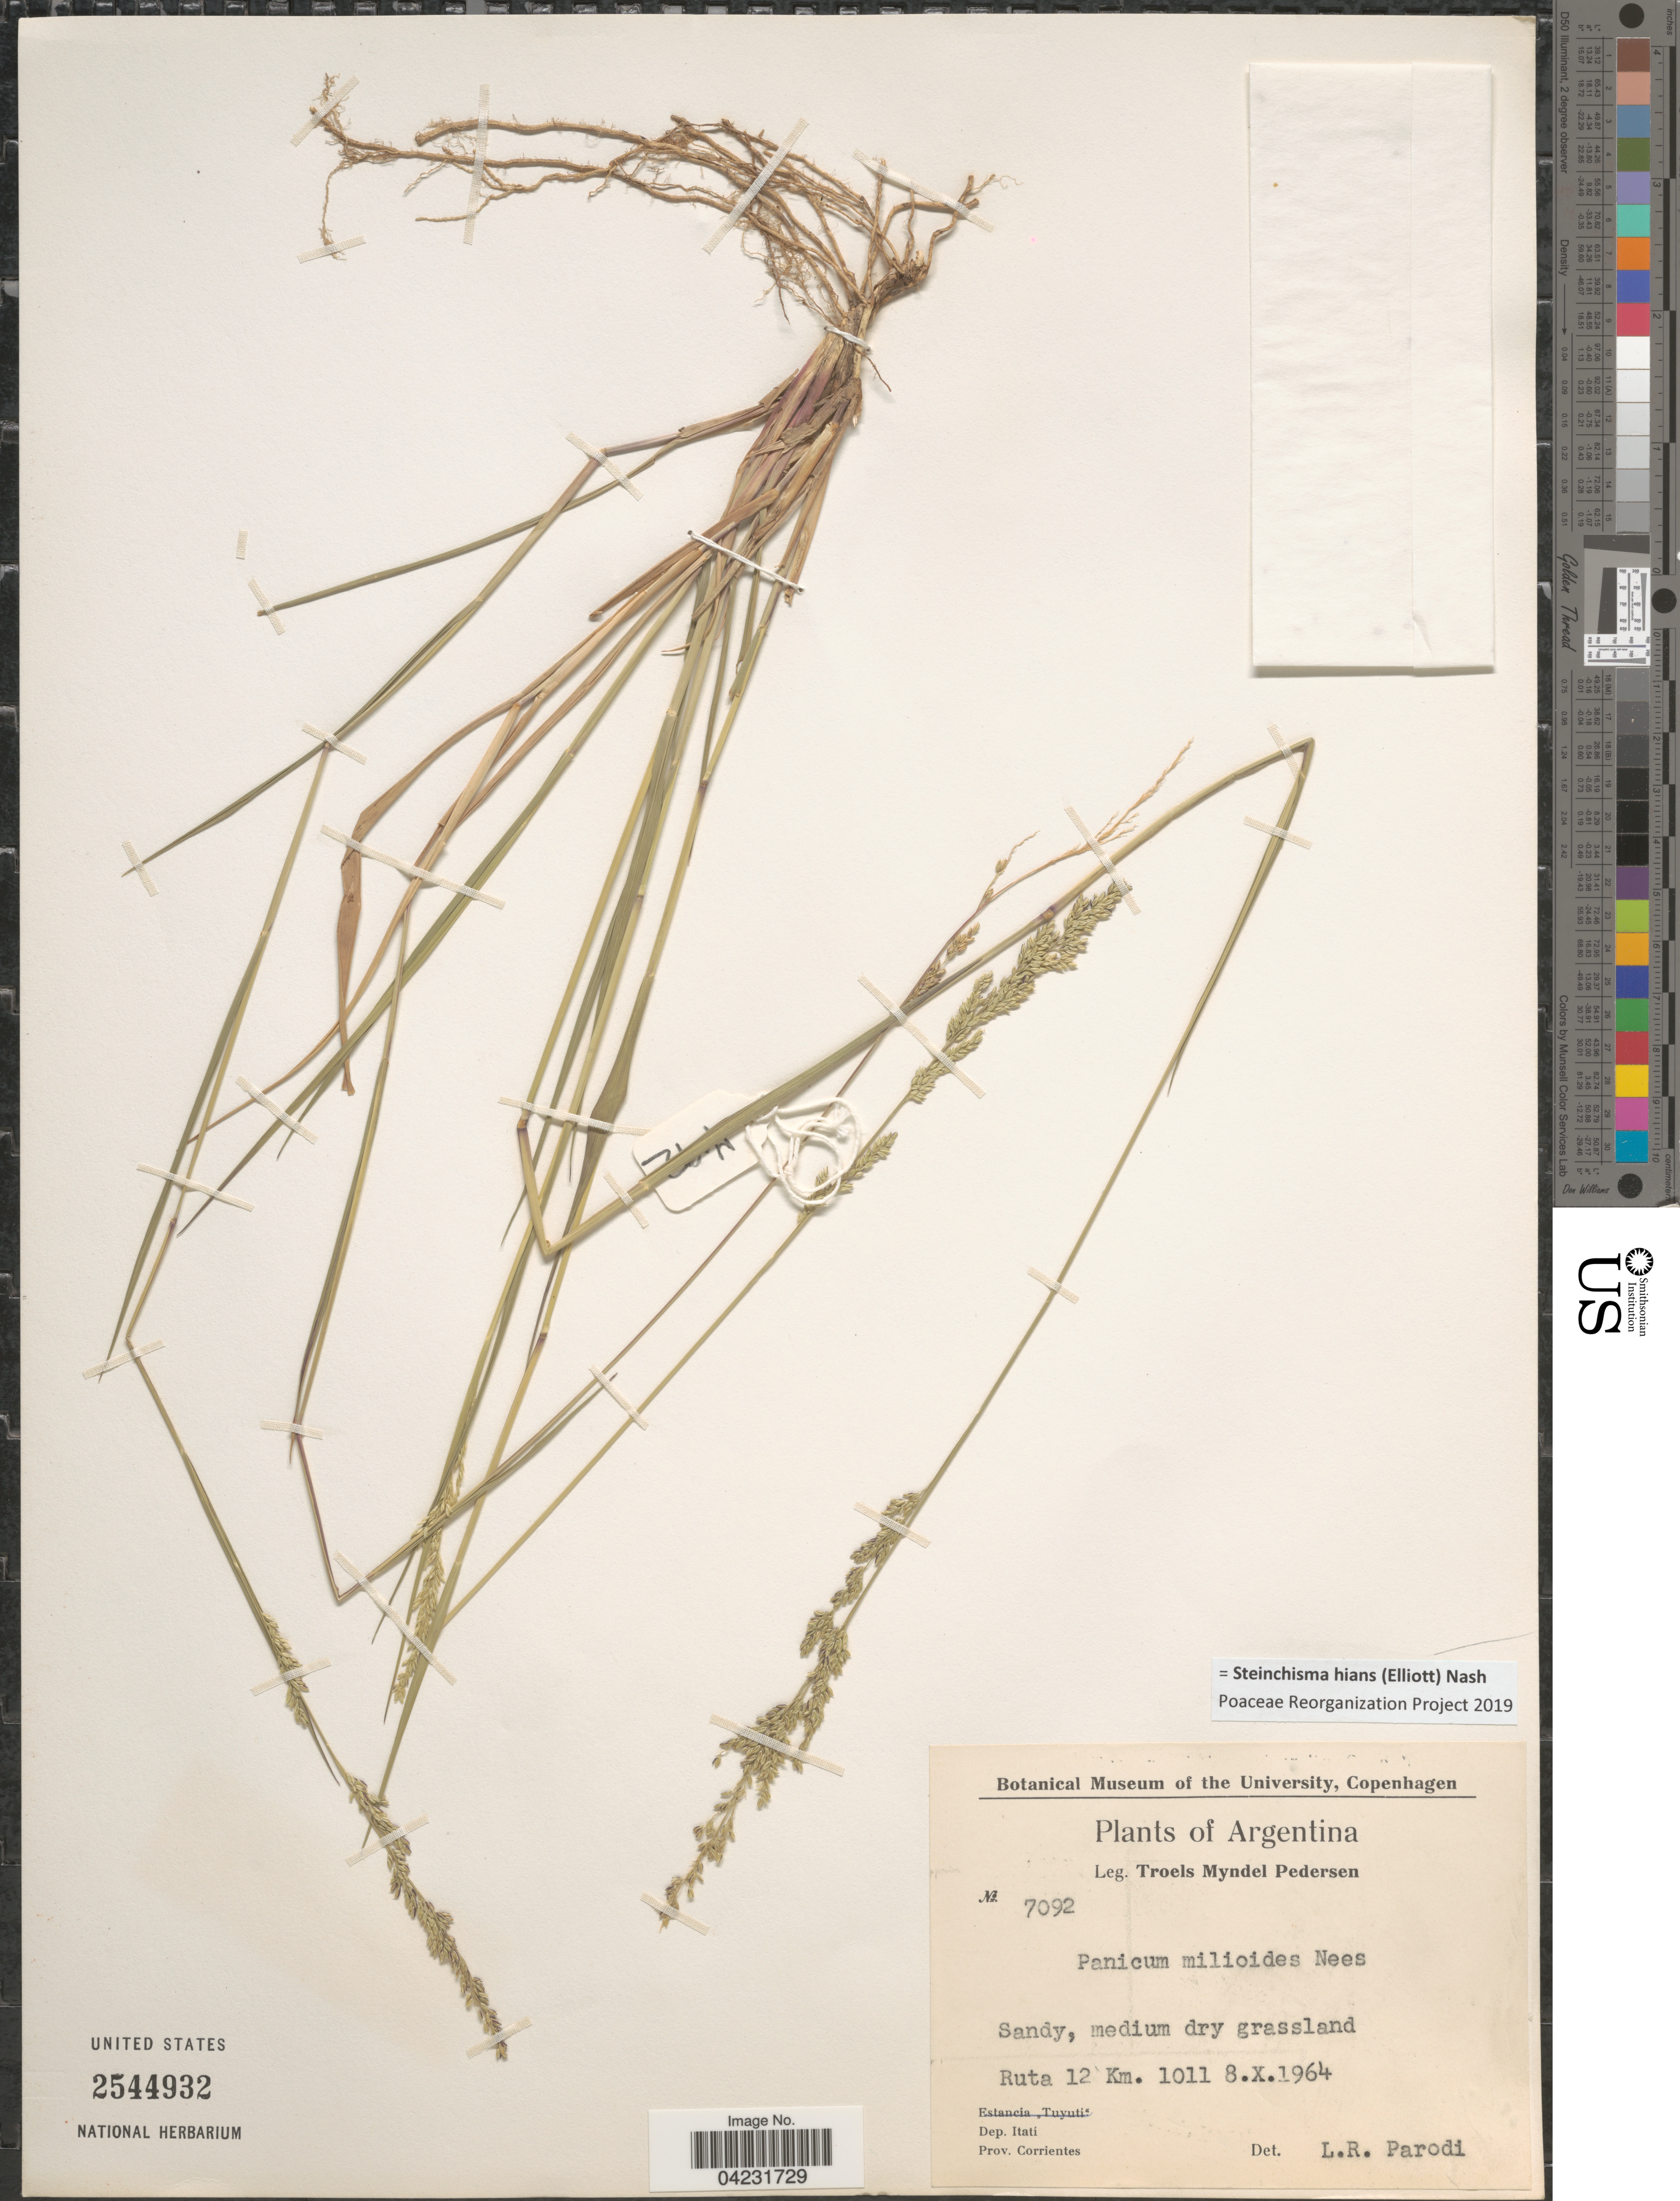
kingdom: Plantae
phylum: Tracheophyta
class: Liliopsida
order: Poales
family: Poaceae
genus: Steinchisma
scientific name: Steinchisma hians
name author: (Elliott) Nash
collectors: T. Pederson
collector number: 7092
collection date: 1964-10-08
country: Argentina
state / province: Corrientes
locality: Sandy, medium grassland Ruta 12 Km. 1011. Dep. Itati.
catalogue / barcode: US 2544932